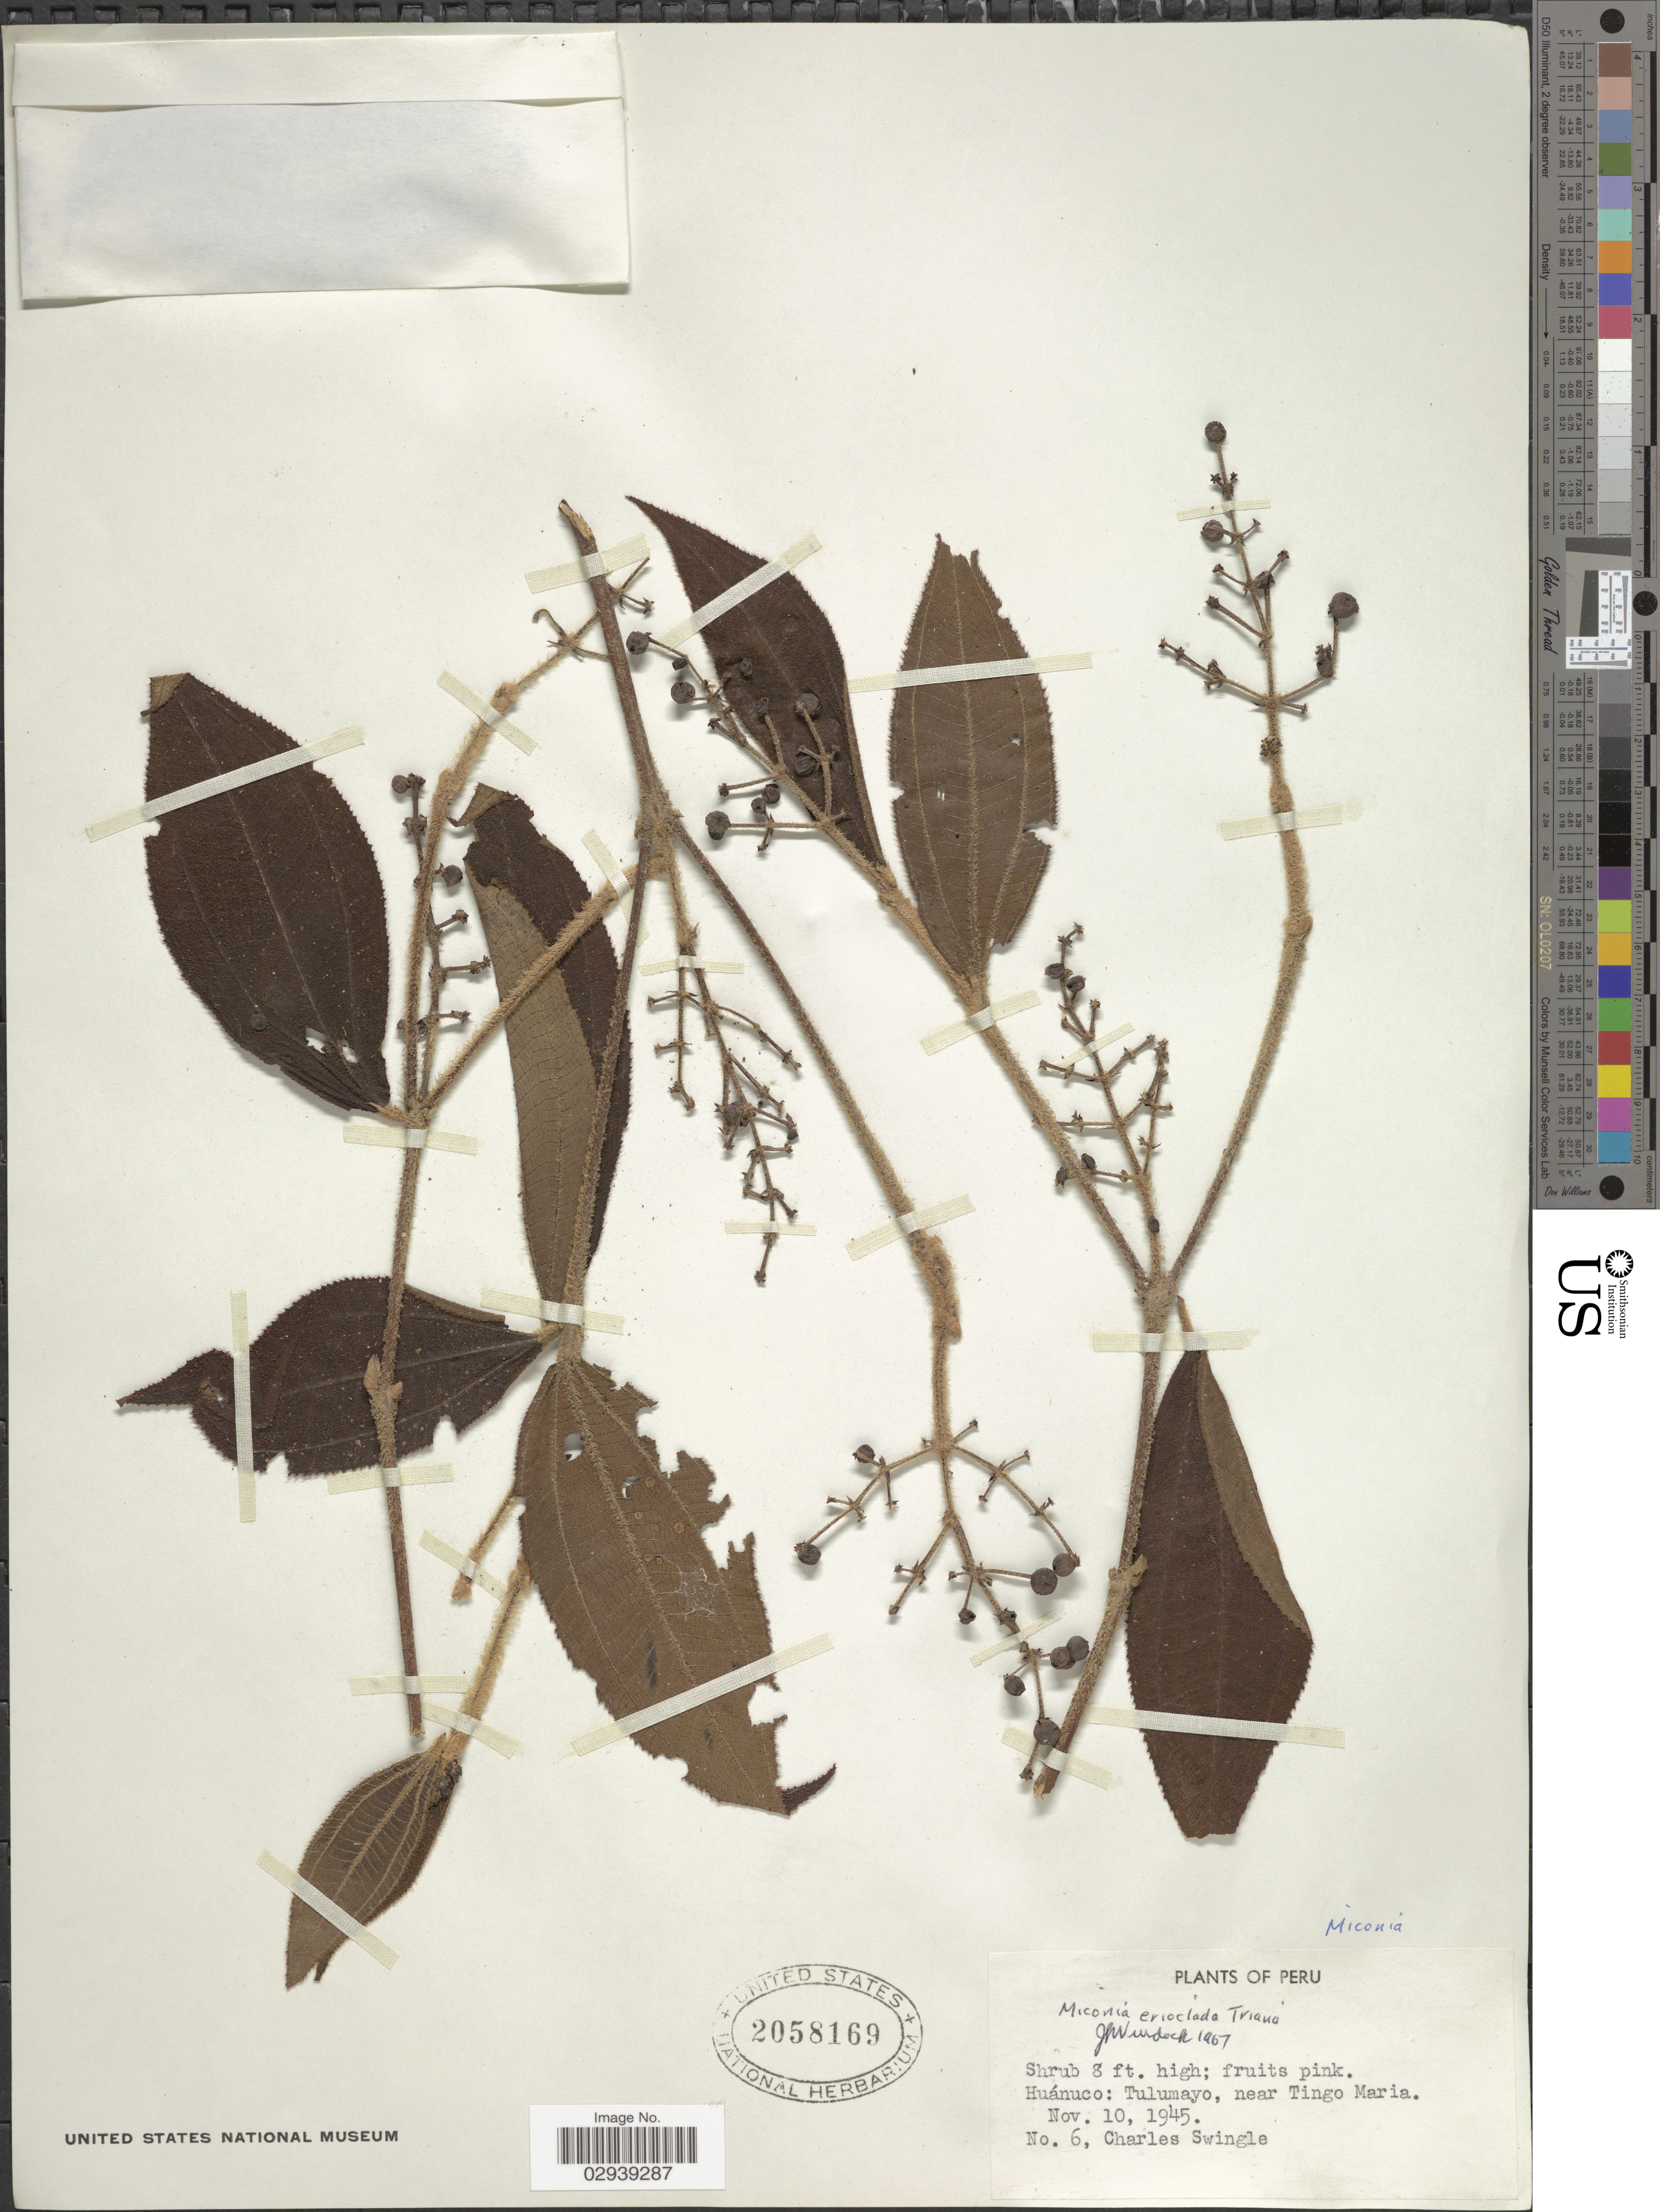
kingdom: Plantae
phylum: Tracheophyta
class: Magnoliopsida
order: Myrtales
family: Melastomataceae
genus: Miconia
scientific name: Miconia erioclada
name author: Triana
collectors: C. Swingle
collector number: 6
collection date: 1945-11-10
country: Peru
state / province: Huánuco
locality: Tulumayo, near Tingo Maria.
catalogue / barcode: US 2058169